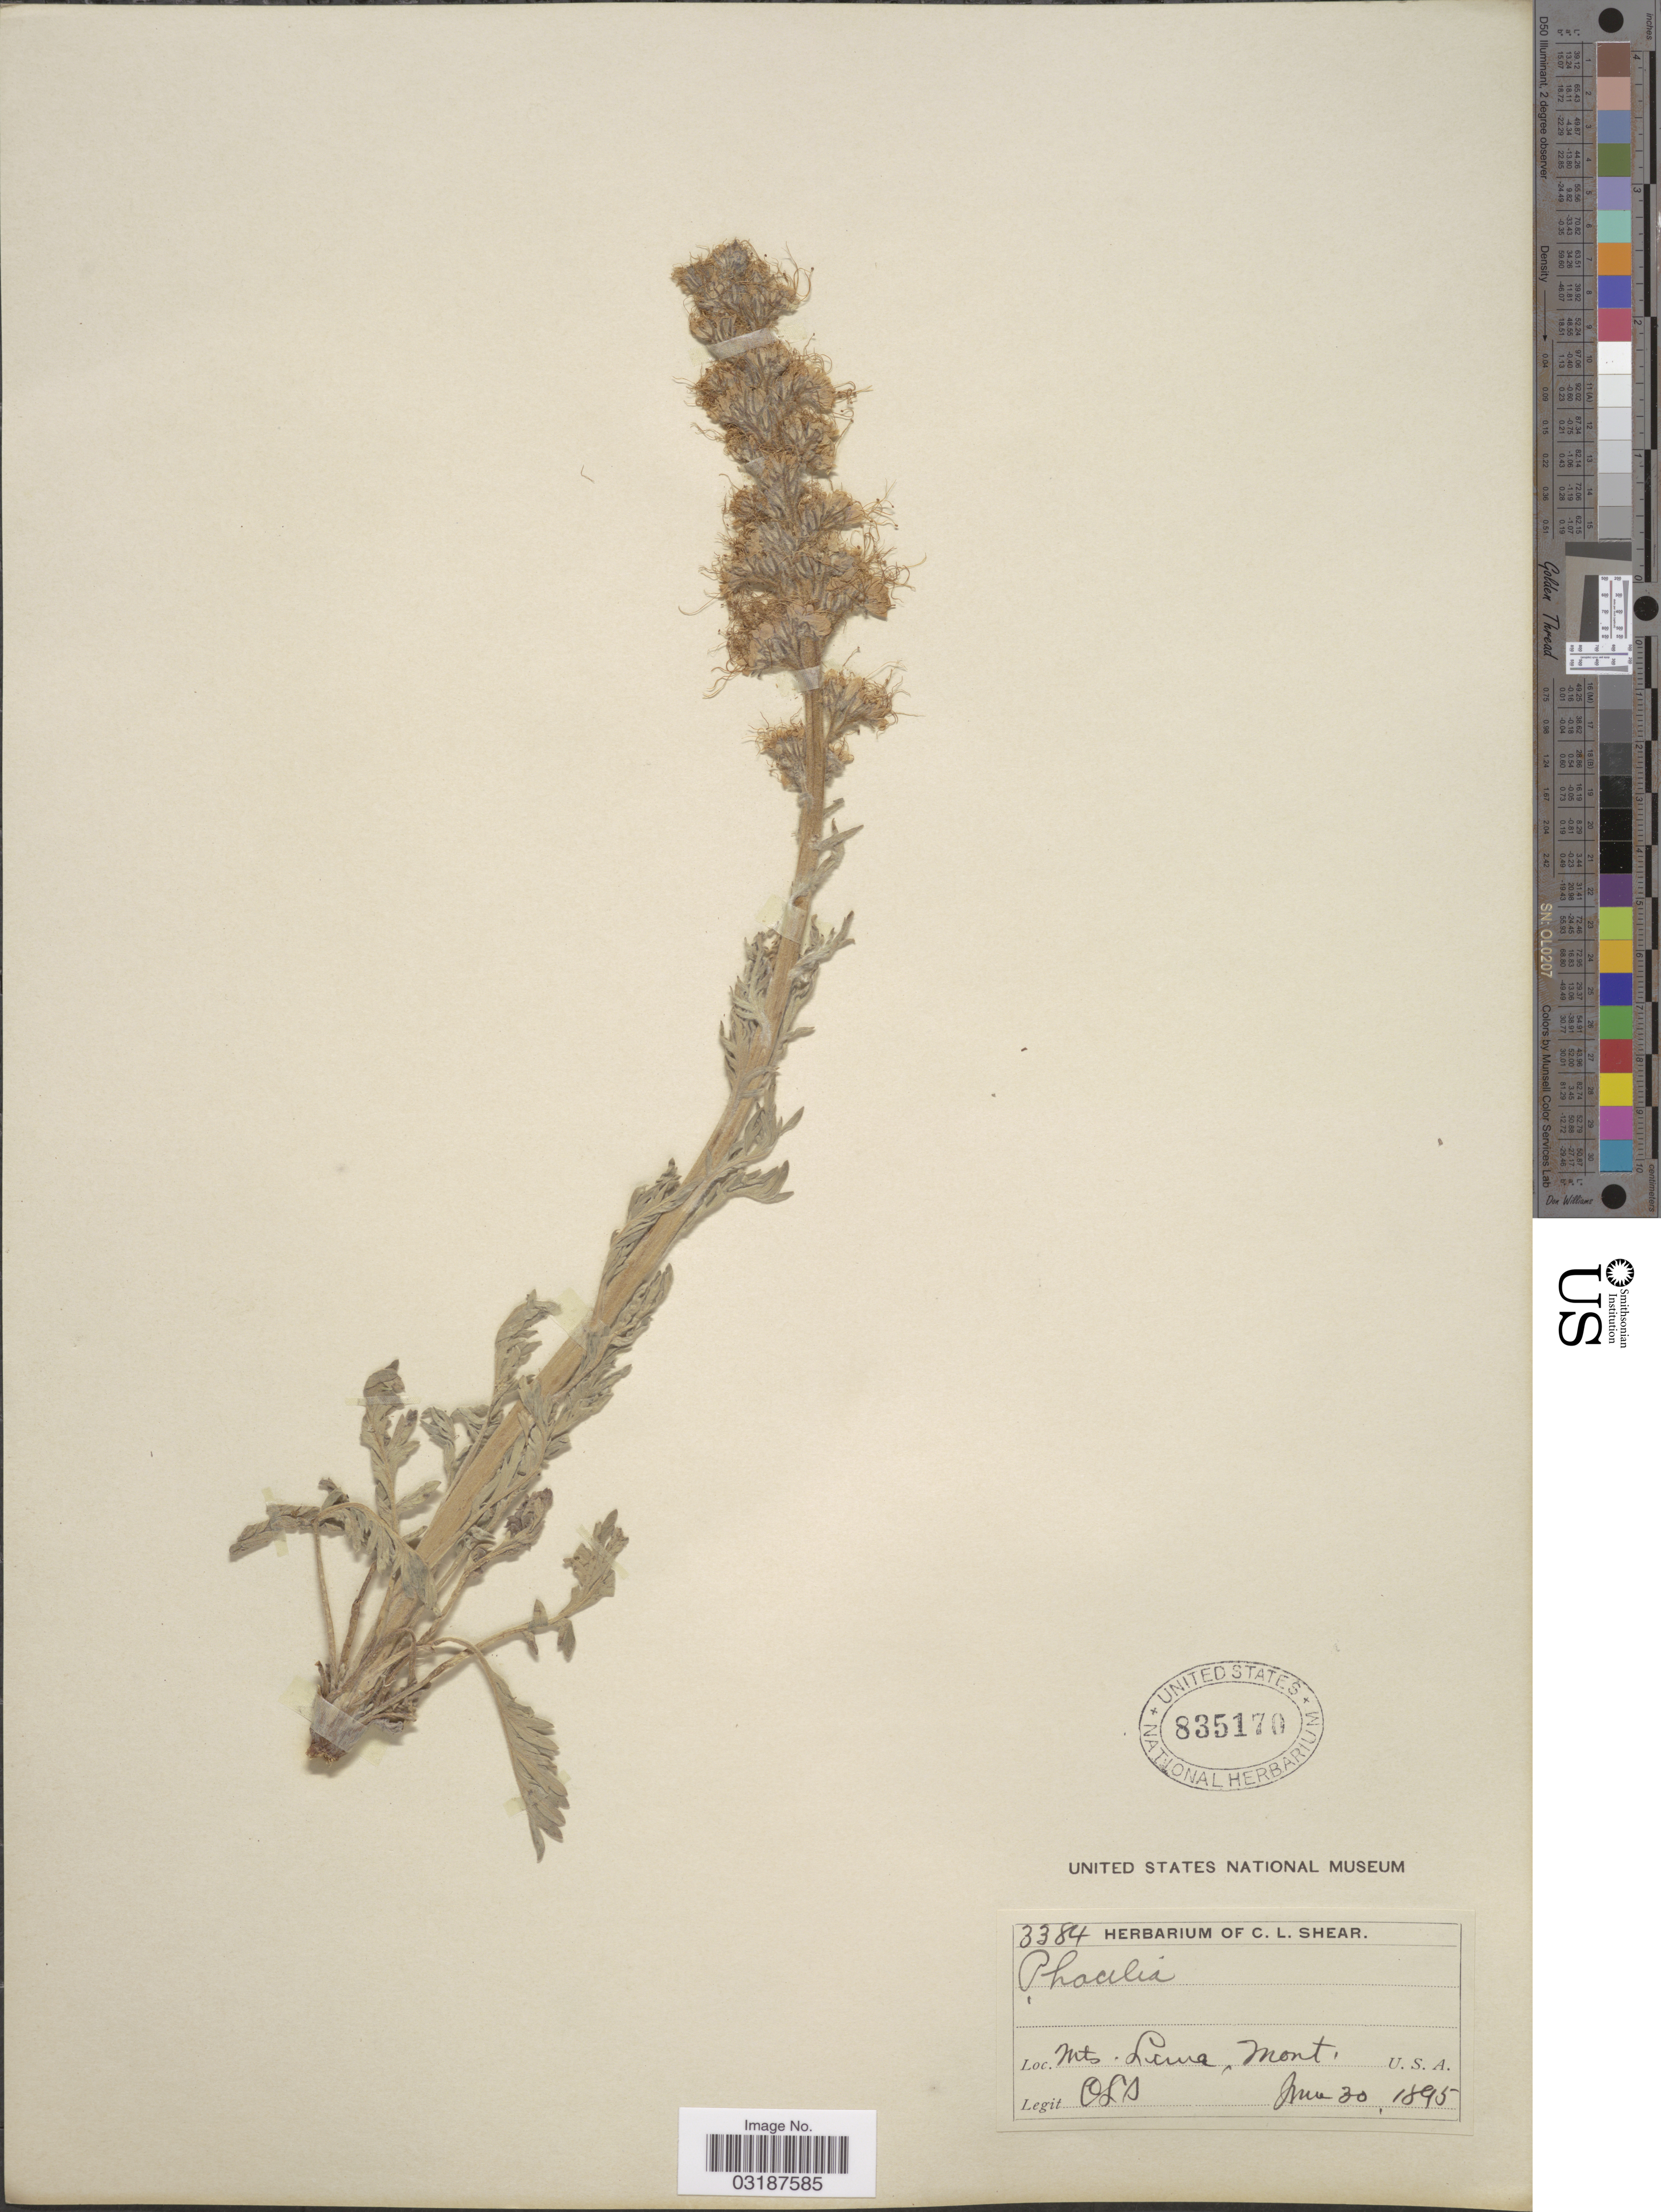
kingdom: Plantae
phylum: Tracheophyta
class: Magnoliopsida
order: Boraginales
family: Hydrophyllaceae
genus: Phacelia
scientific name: Phacelia sericea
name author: (Graham) A. Gray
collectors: C. L. Shear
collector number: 3384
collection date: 1895-06-30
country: United States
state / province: Montana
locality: Mts. Lima.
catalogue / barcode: US 835170